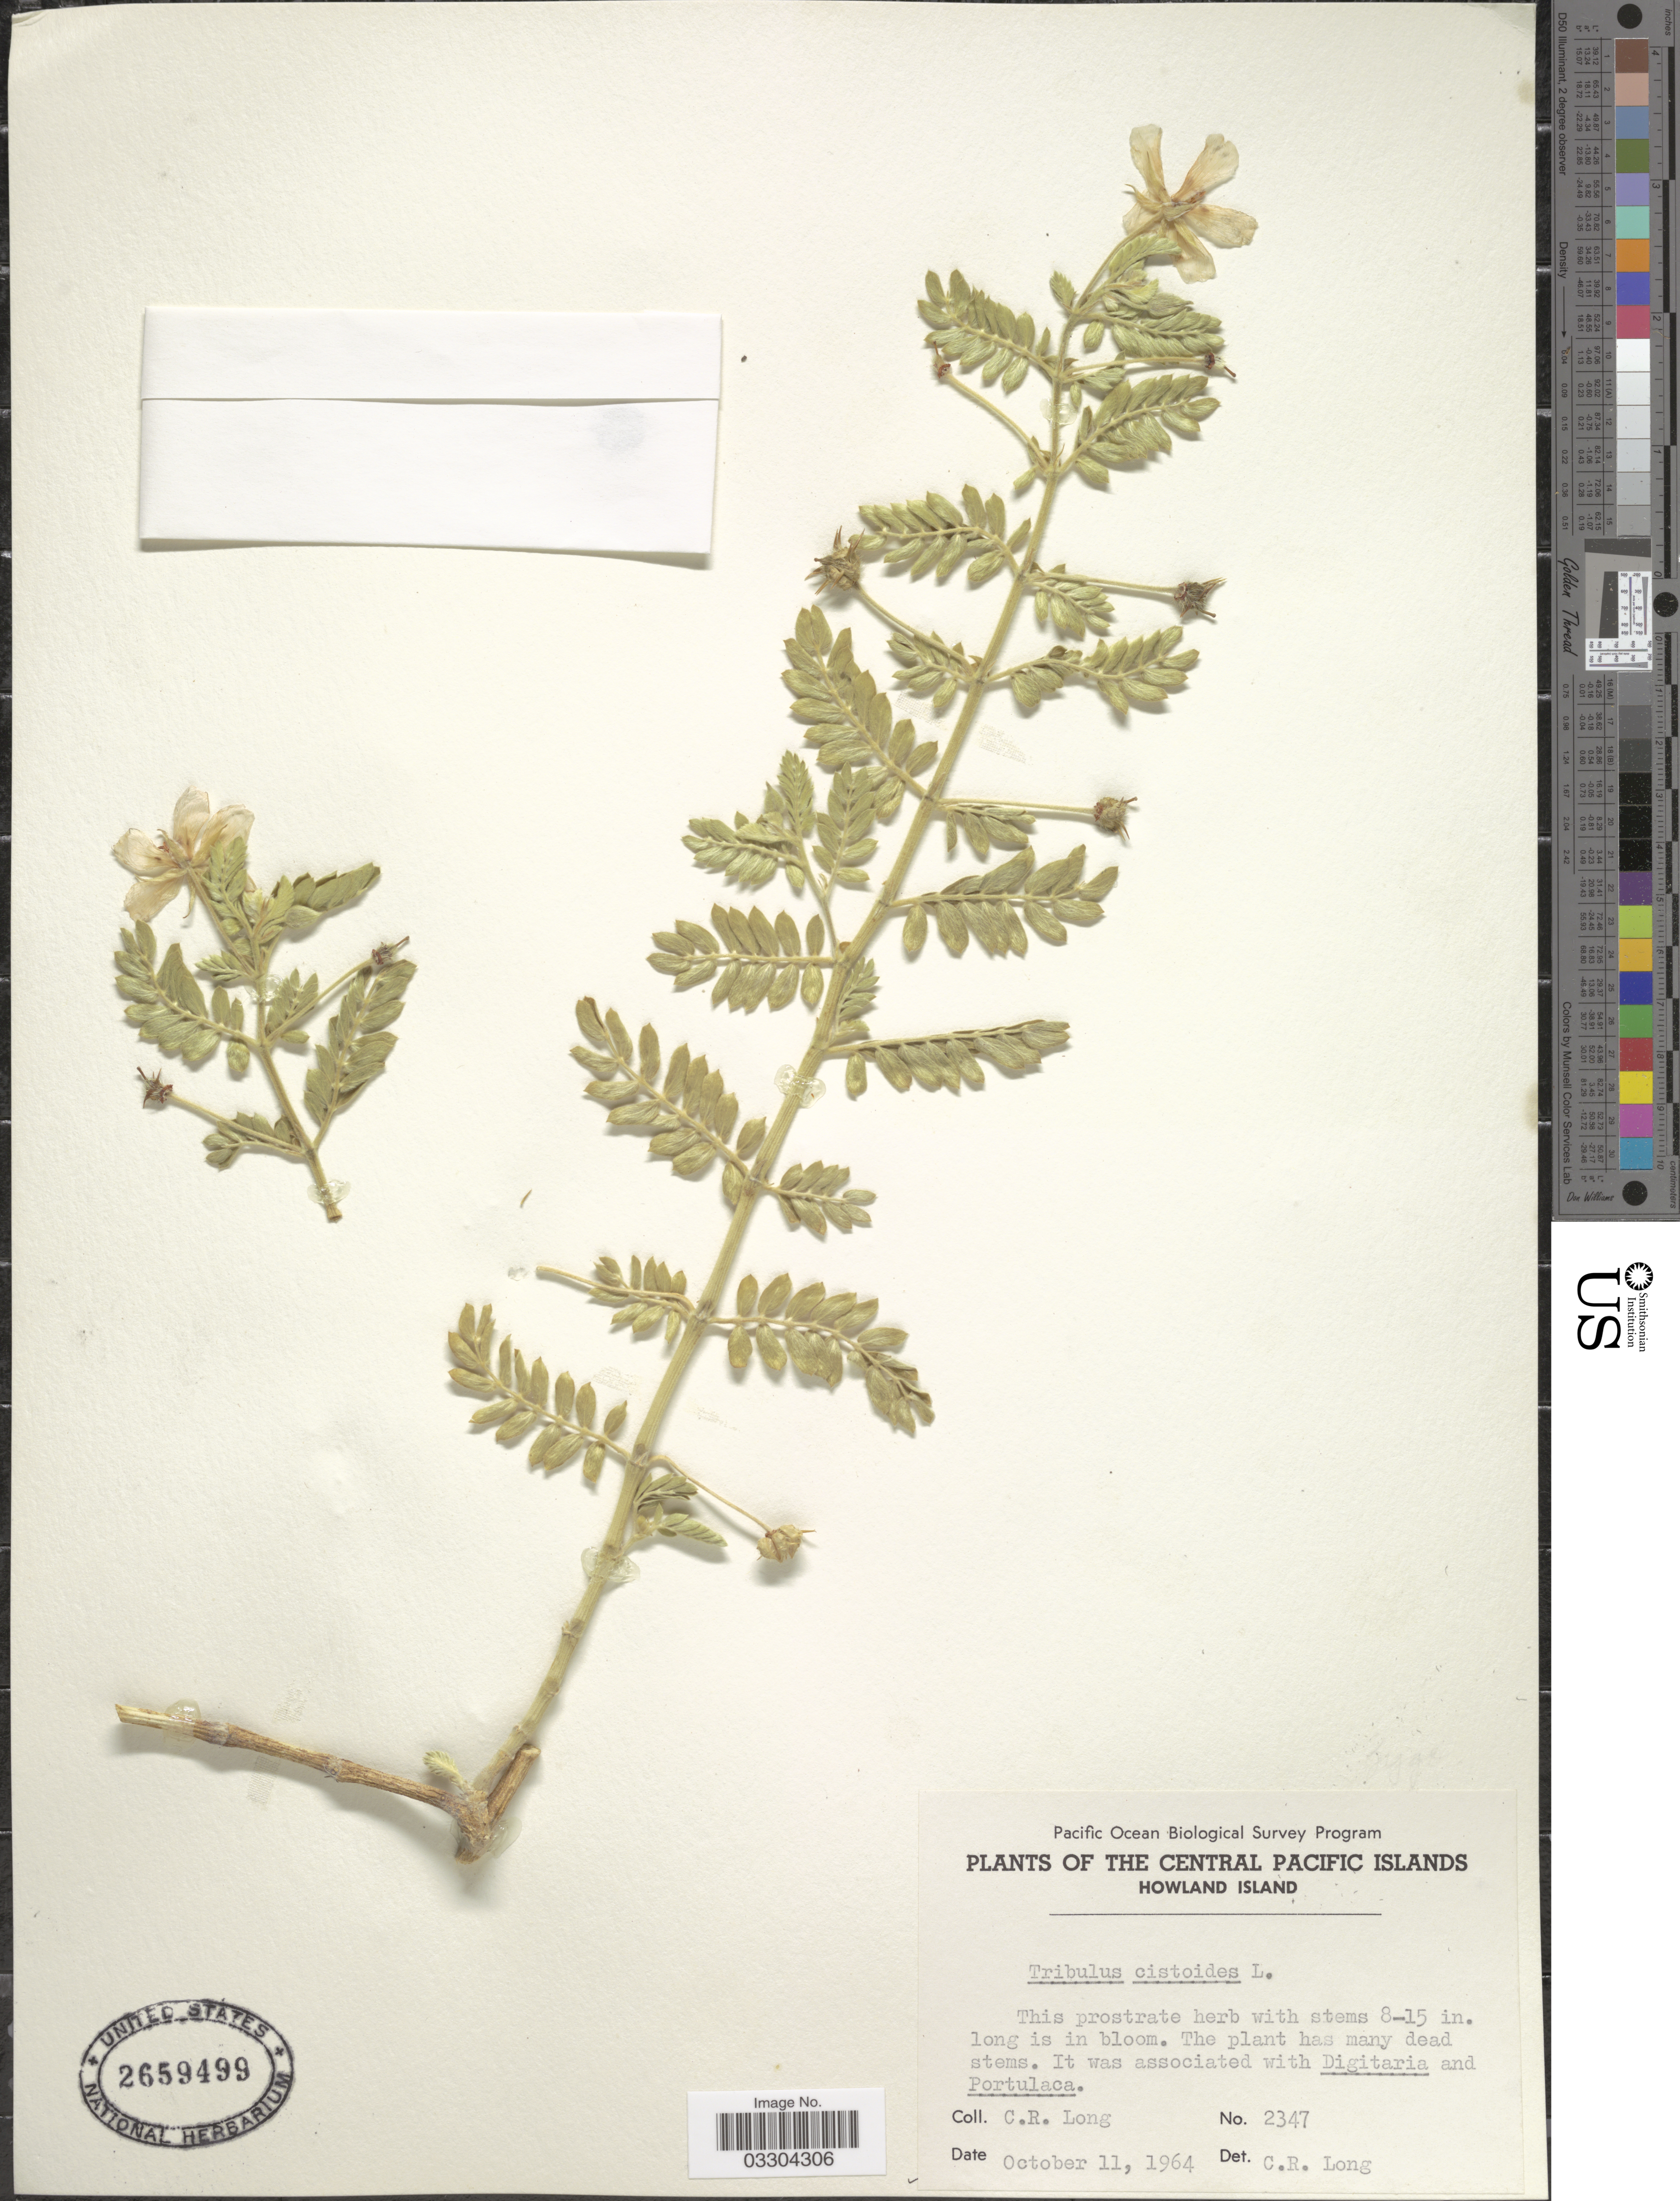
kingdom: Plantae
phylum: Tracheophyta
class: Magnoliopsida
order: Zygophyllales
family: Zygophyllaceae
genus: Tribulus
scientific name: Tribulus cistoides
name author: L.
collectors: C. R. Long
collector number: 2347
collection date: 1964-10-11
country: U.S. Administered Pacific Islands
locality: The Central Pacific Islands. Howland Island.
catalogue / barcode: US 2659499